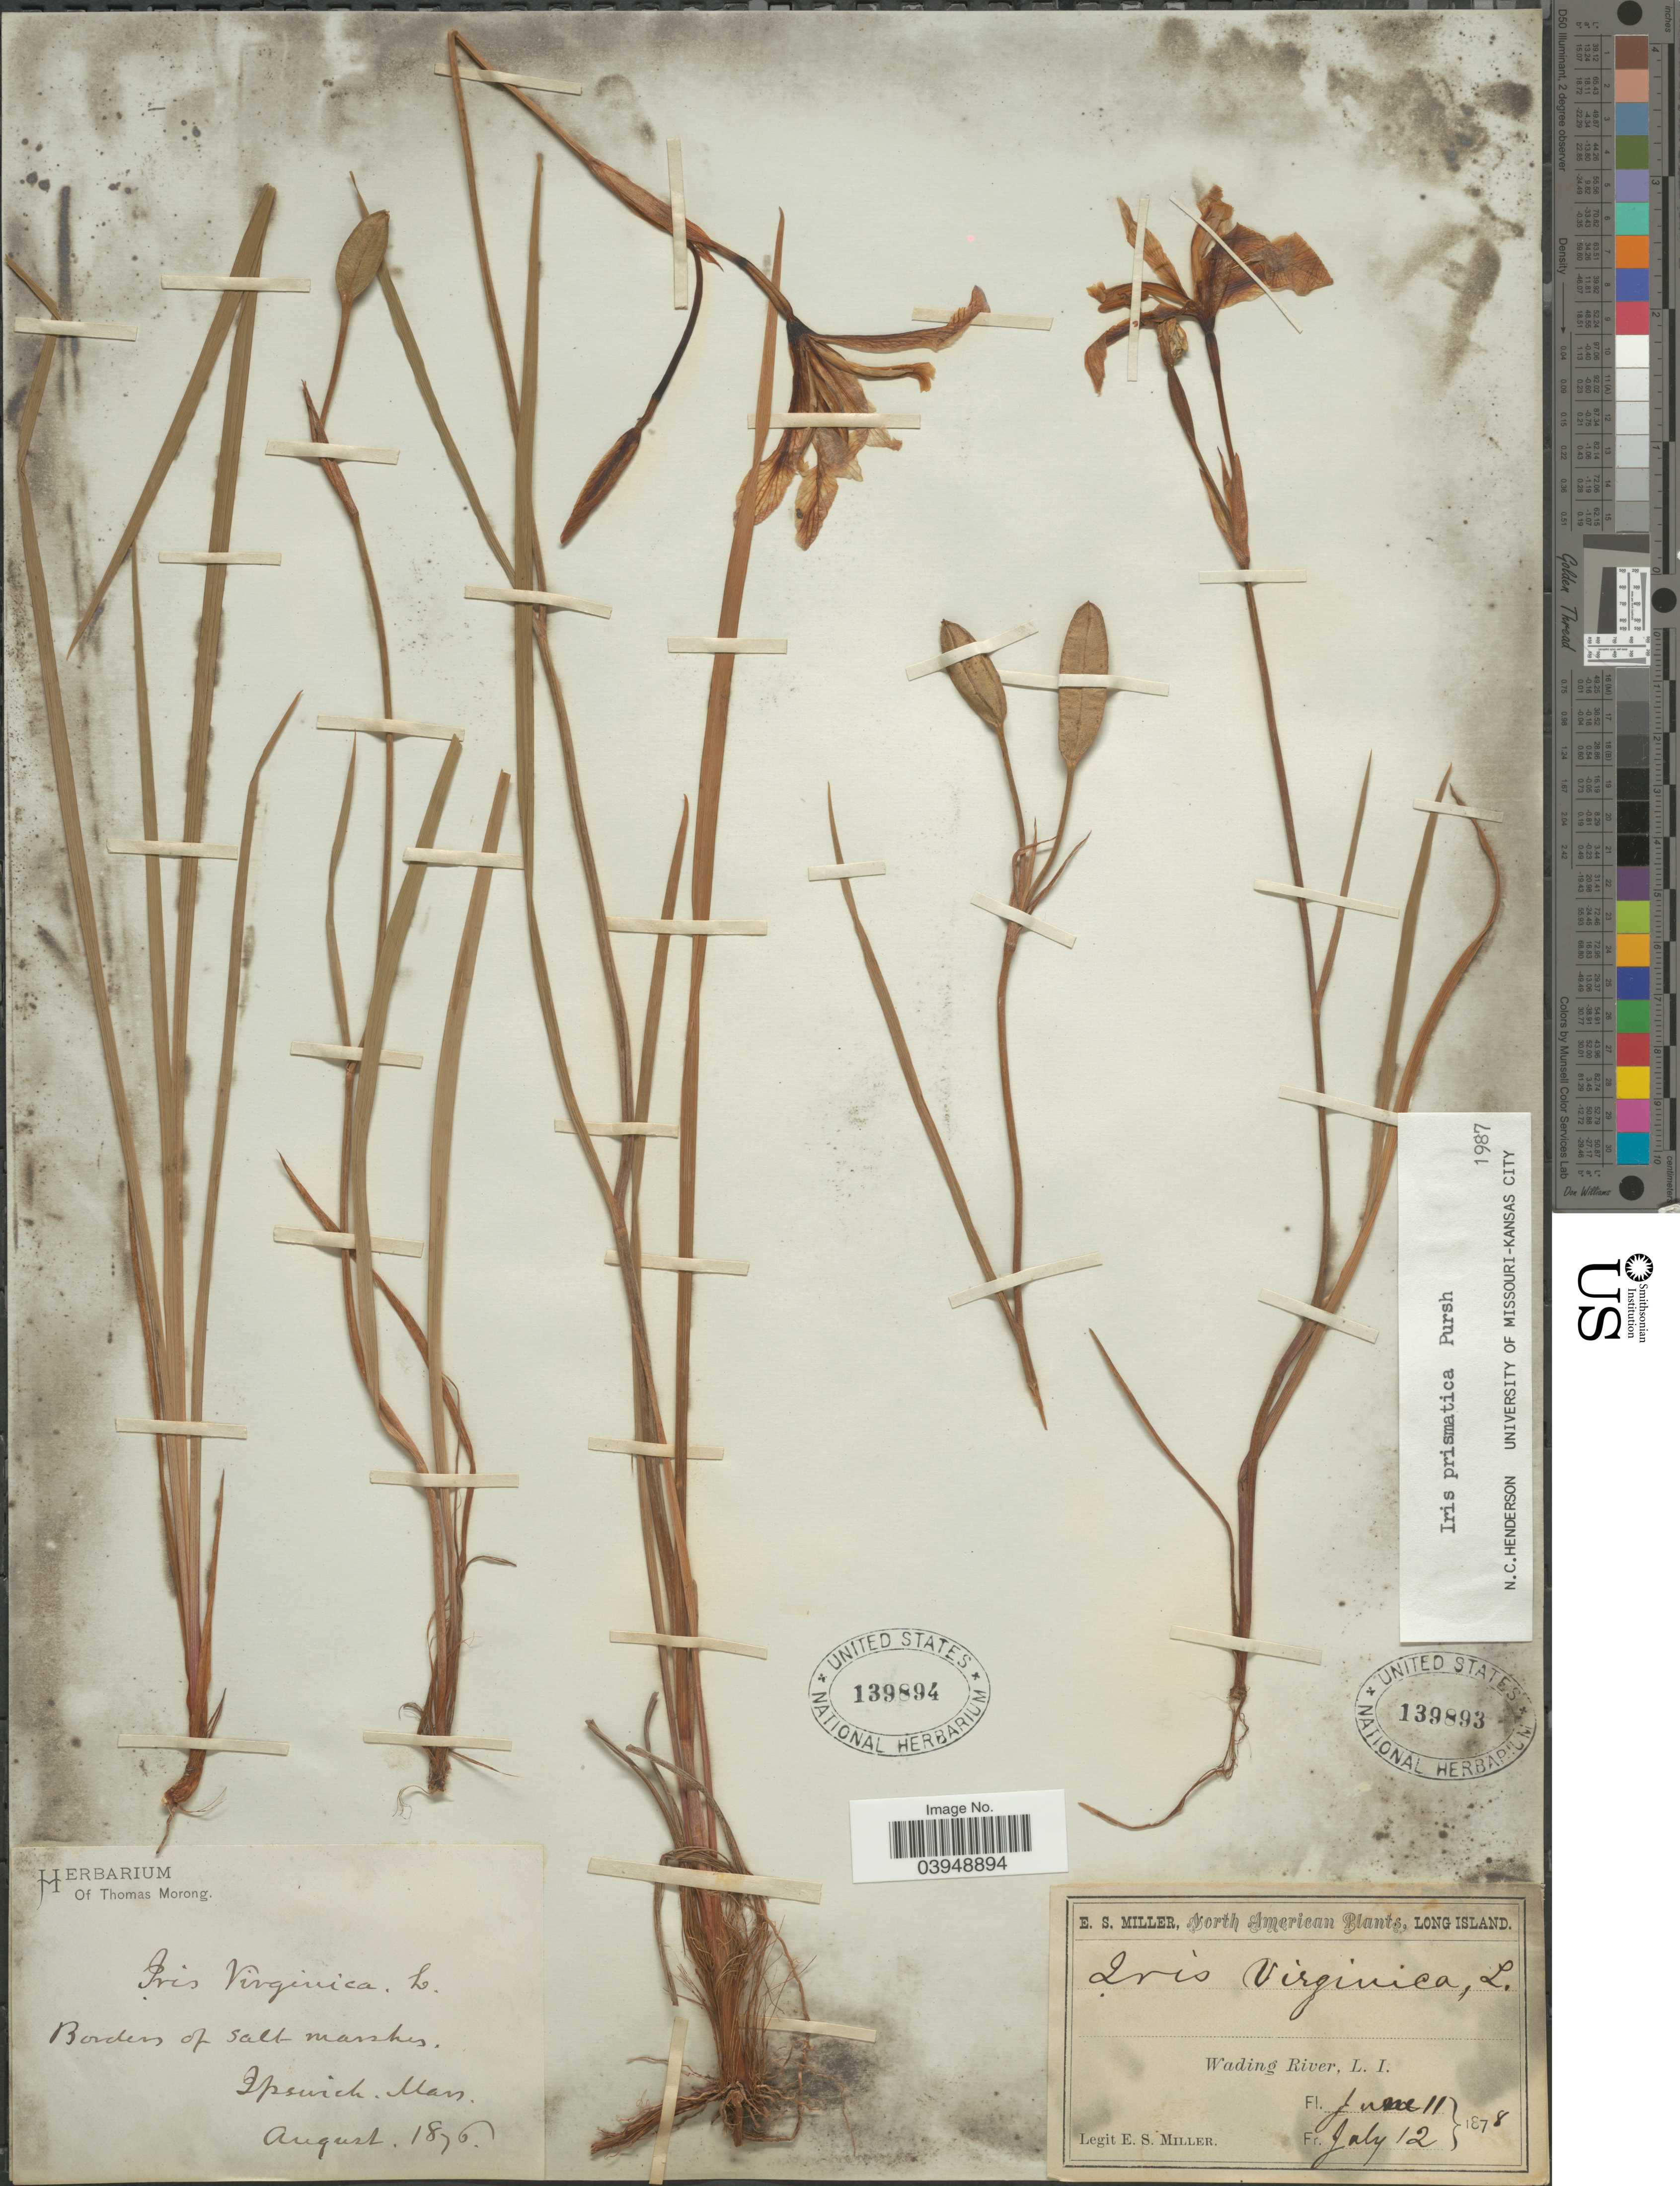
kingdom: Plantae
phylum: Tracheophyta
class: Liliopsida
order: Asparagales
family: Iridaceae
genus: Iris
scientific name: Iris prismatica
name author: Pursh ex Ker Gawl.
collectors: ex Herb. T. Morong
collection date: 1876-08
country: United States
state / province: Massachusetts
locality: Borders of salt marshes. Ipswich.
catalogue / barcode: US 139894-2